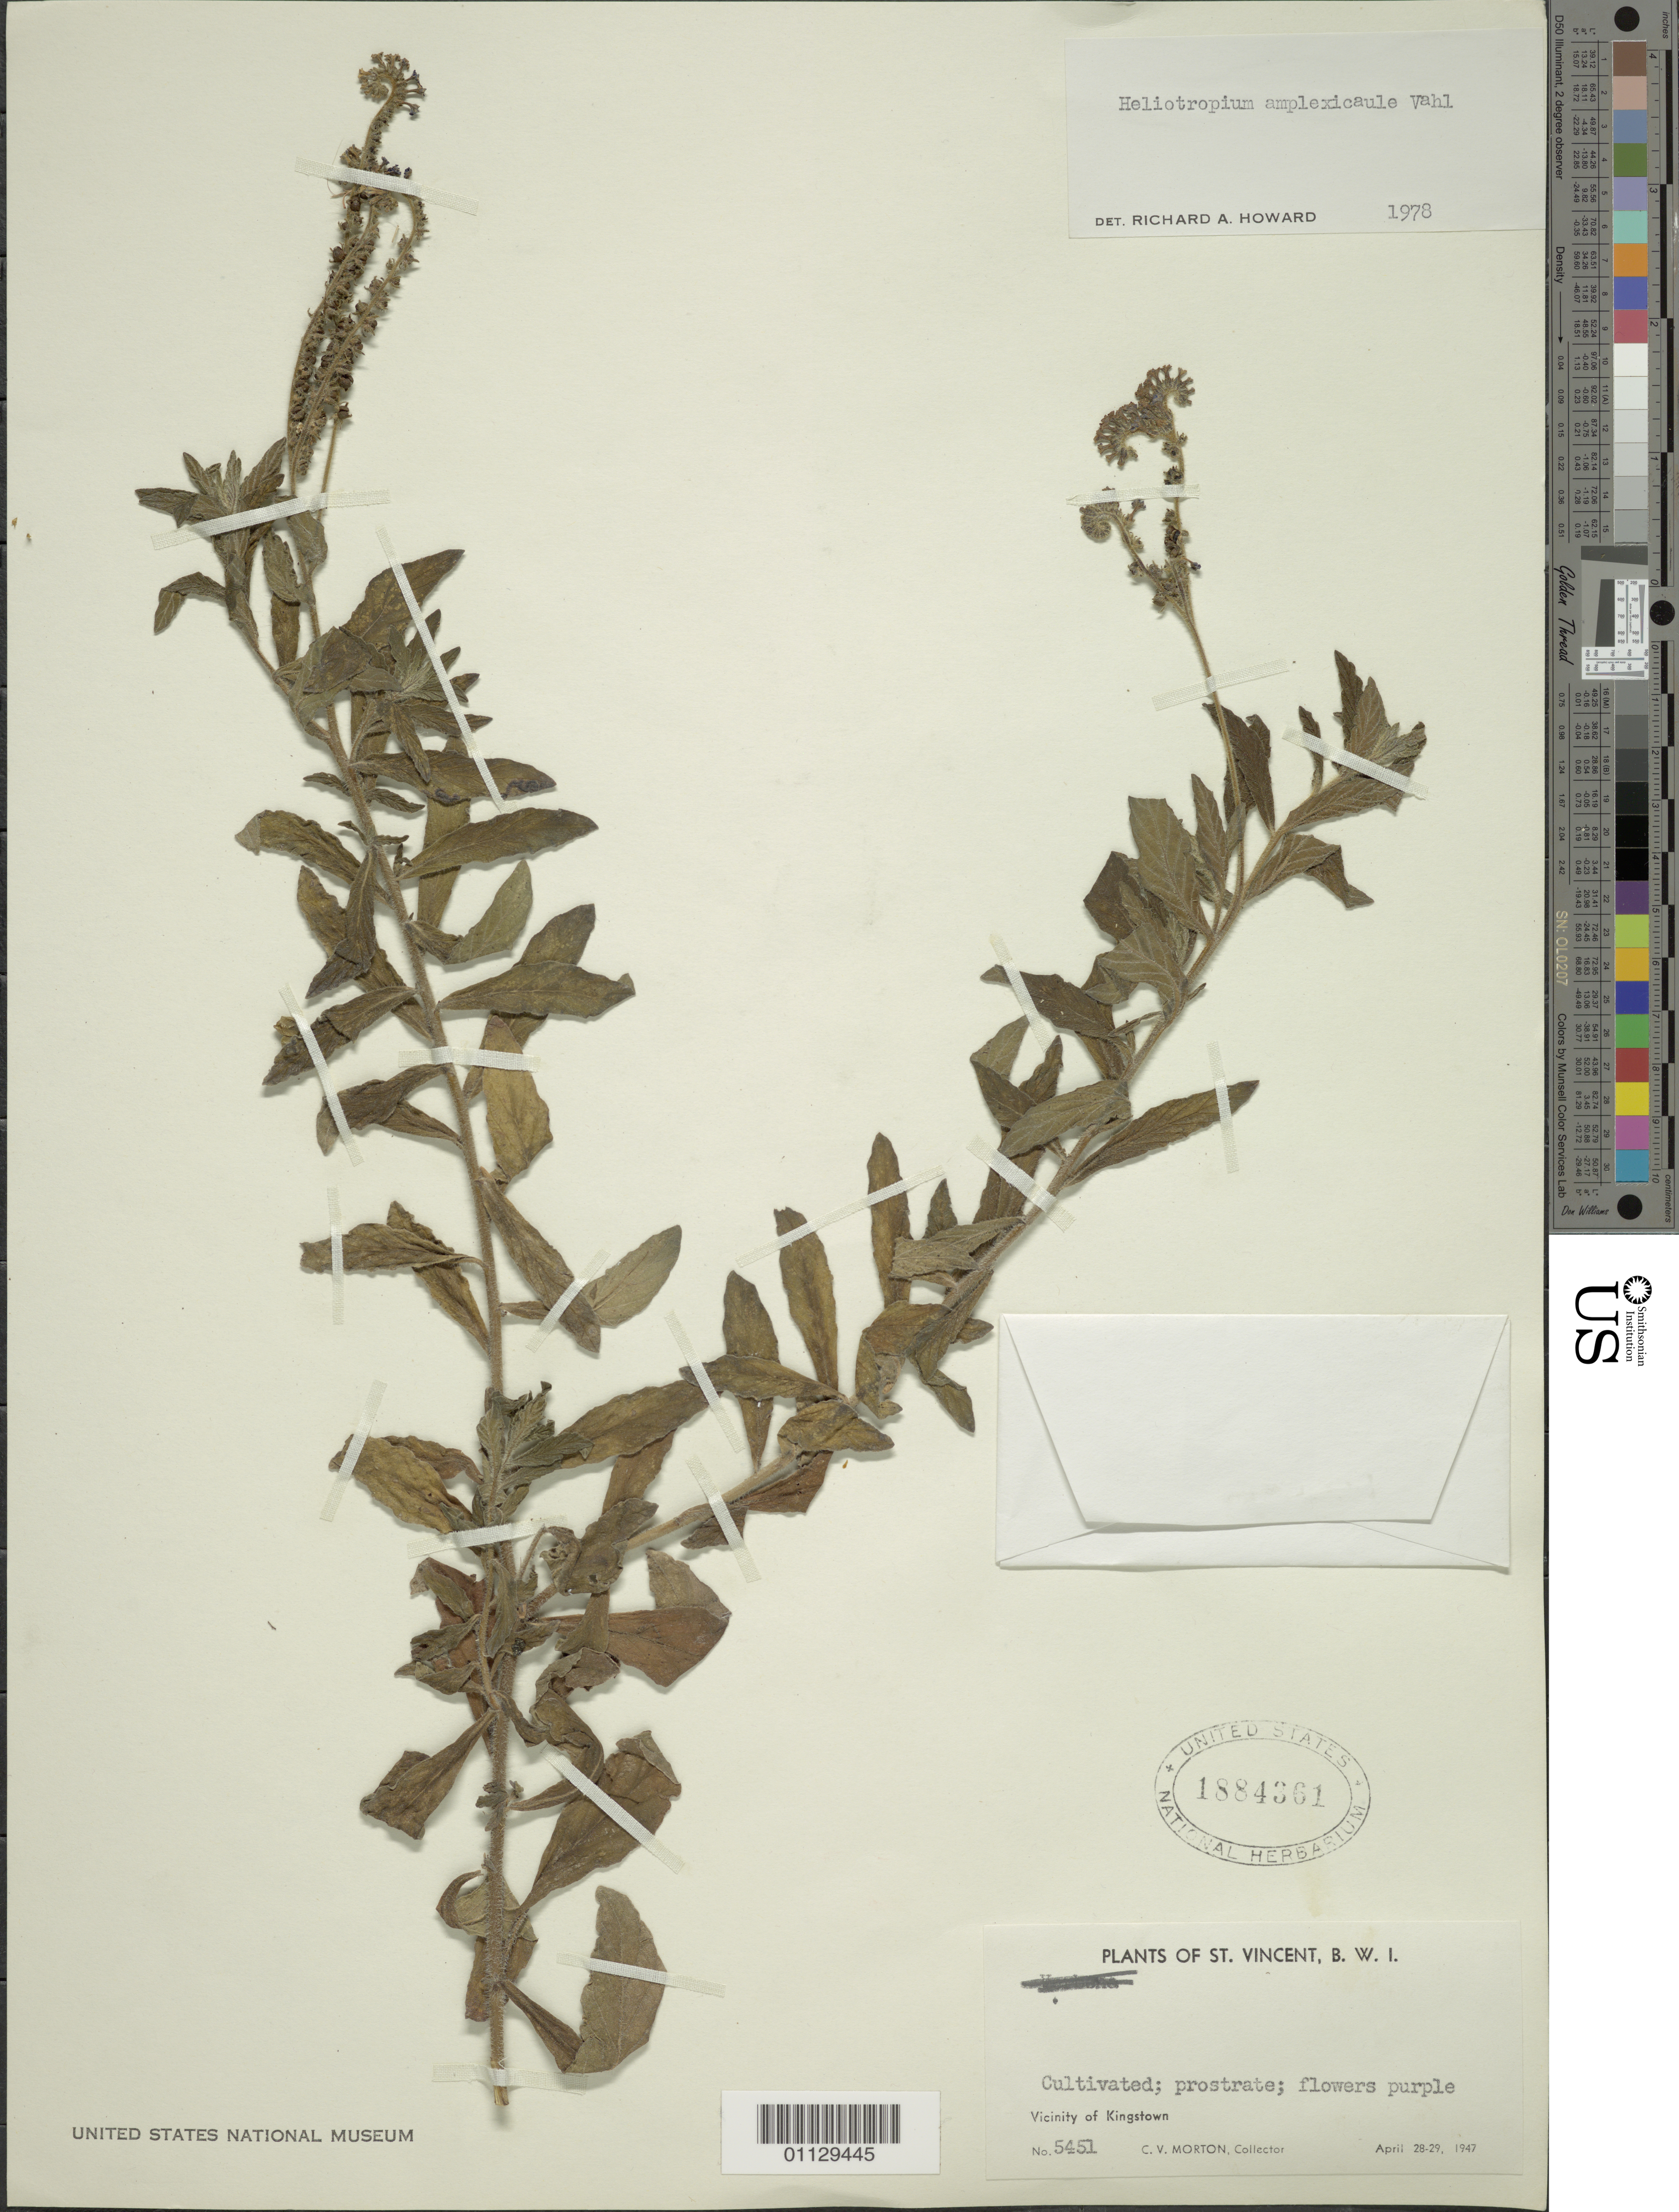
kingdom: Plantae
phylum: Tracheophyta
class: Magnoliopsida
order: Boraginales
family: Heliotropiaceae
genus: Heliotropium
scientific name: Heliotropium amplexicaule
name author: Vahl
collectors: C. V. Morton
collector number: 5451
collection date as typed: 28 Apr 1947 to 29 Apr 1947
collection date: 1947-04-28/1947-04-29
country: St. Vincent - Grenadines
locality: Cultivated; prostrate; flowers purple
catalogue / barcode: US 1884361